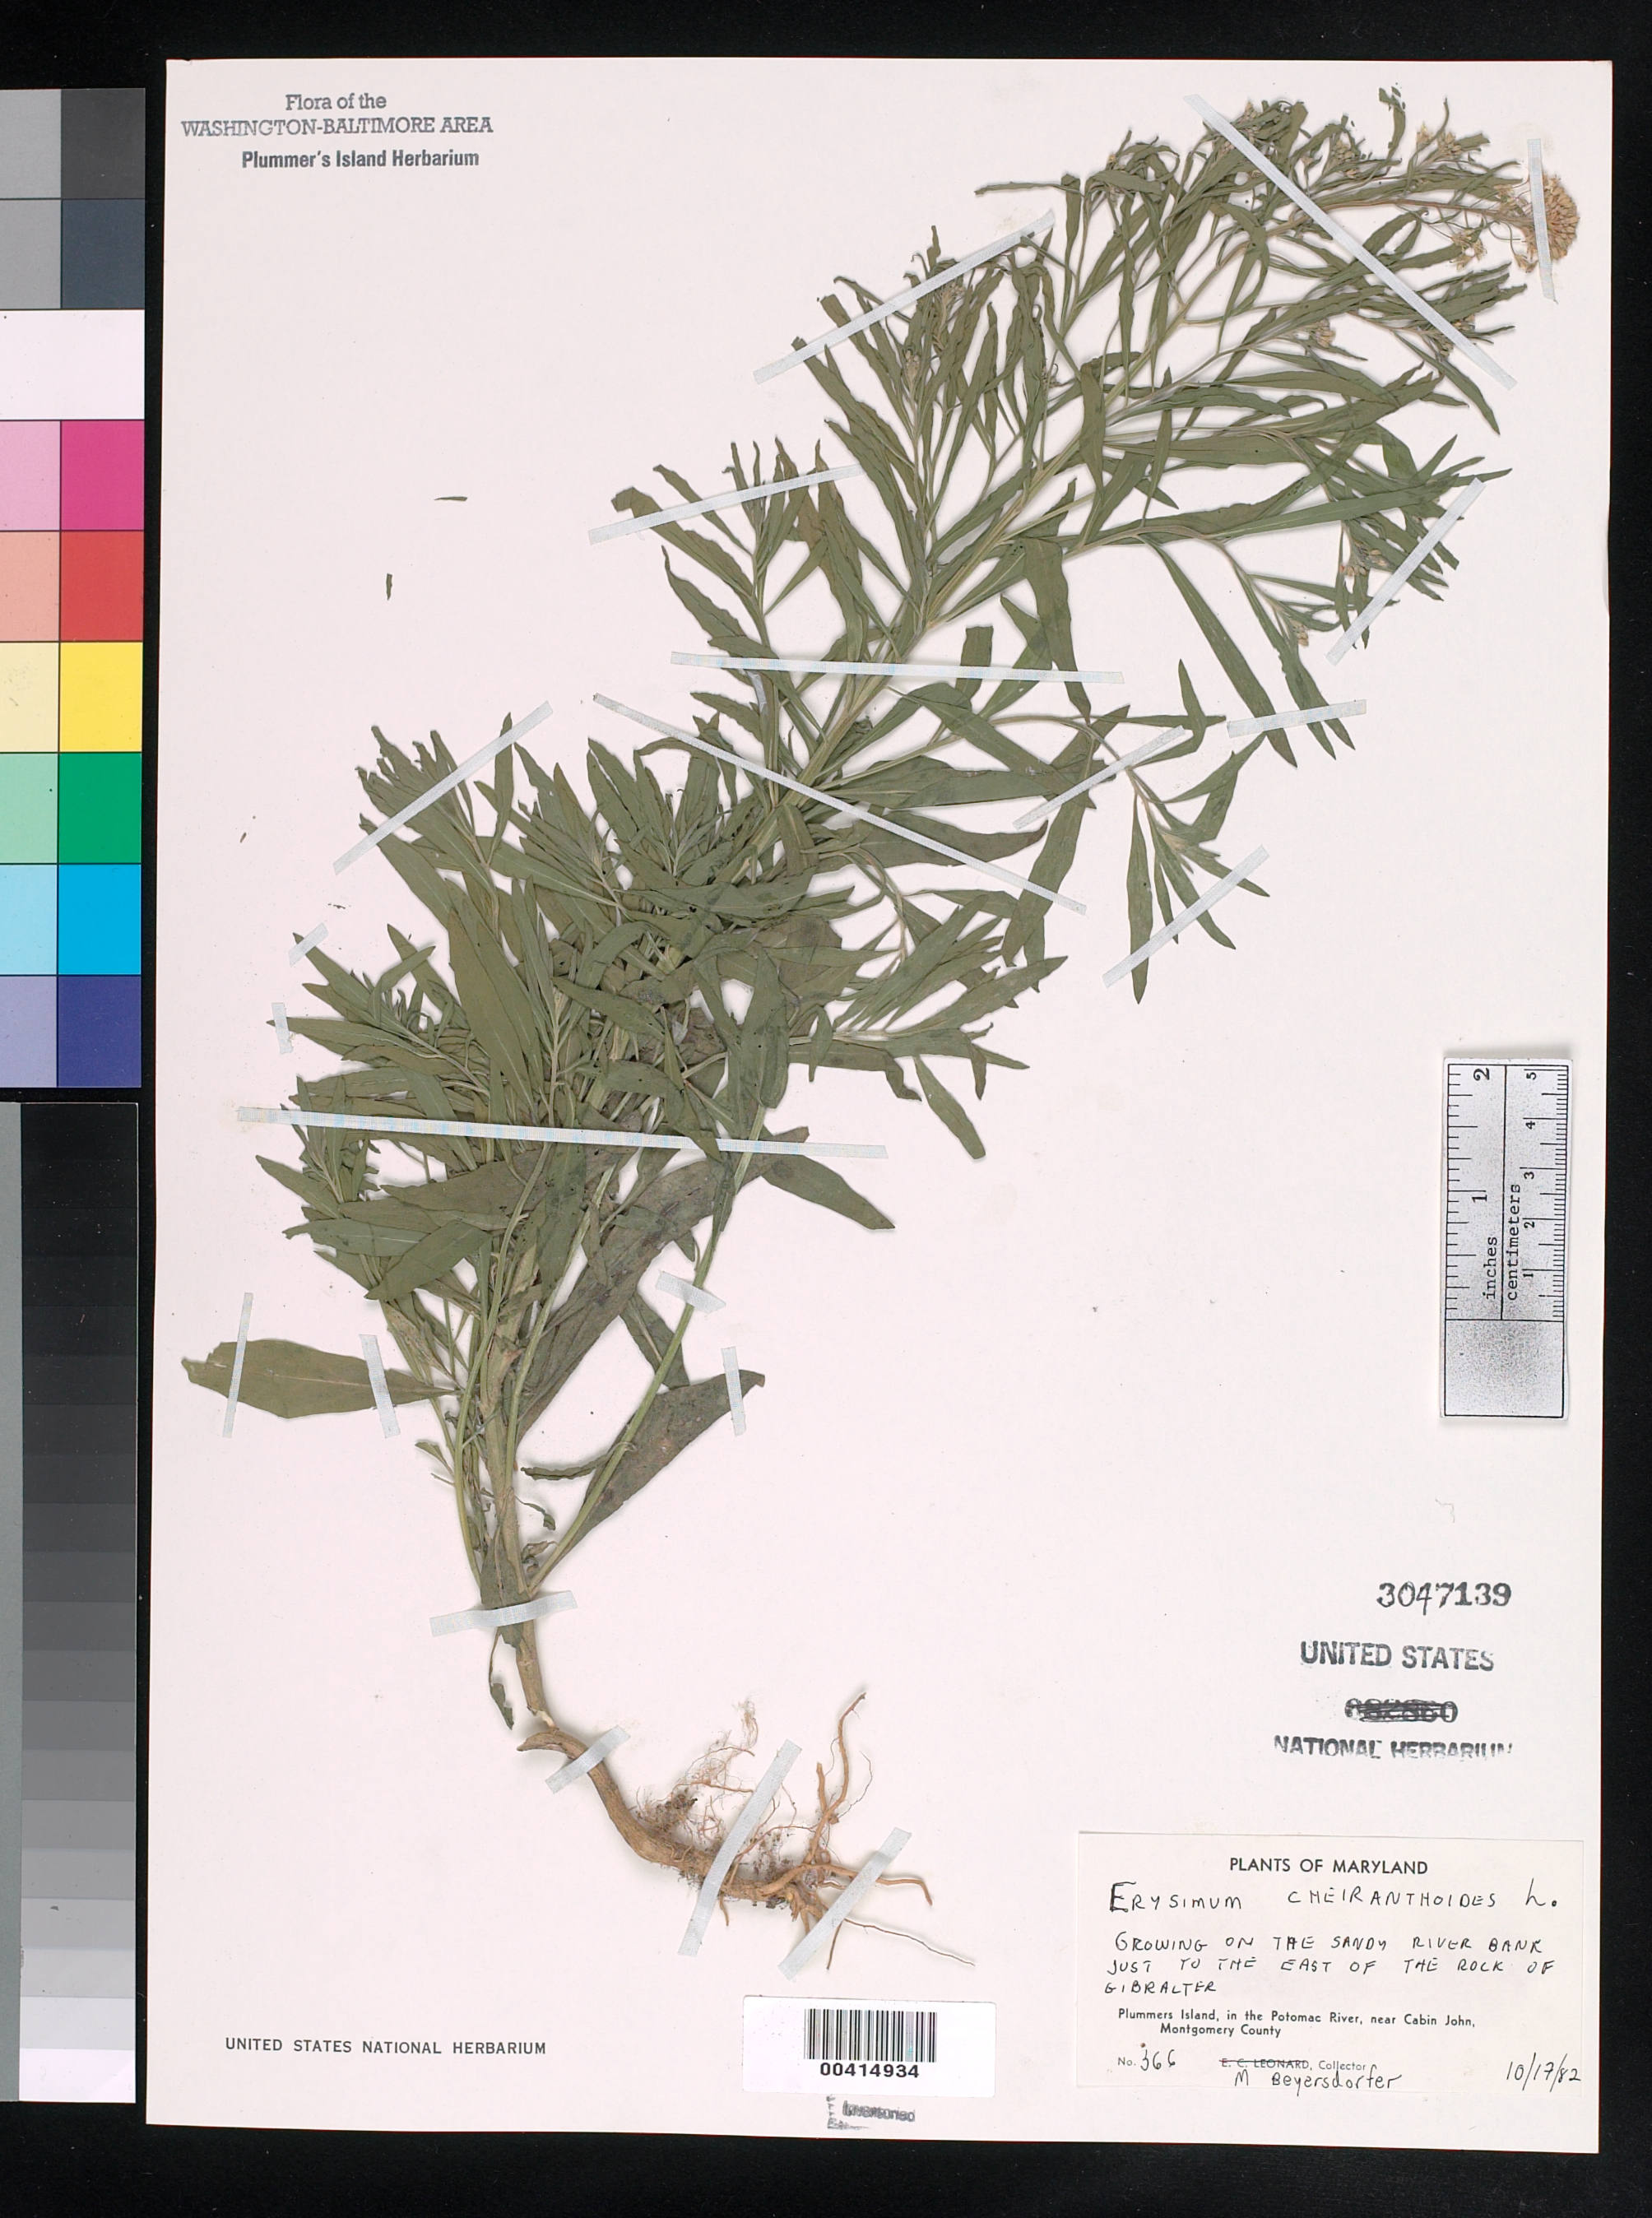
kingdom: Plantae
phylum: Tracheophyta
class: Magnoliopsida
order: Brassicales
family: Brassicaceae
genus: Erysimum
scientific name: Erysimum cheiranthoides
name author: L.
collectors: M. Beyersdorfer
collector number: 366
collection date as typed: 17 Oct 1982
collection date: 1982-10-17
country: United States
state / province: Maryland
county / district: Montgomery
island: Plummers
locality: Plummer's Island; just to the east of the Rock of Gibraltar C. & O. Canal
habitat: Sandy river bank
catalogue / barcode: US 3047139